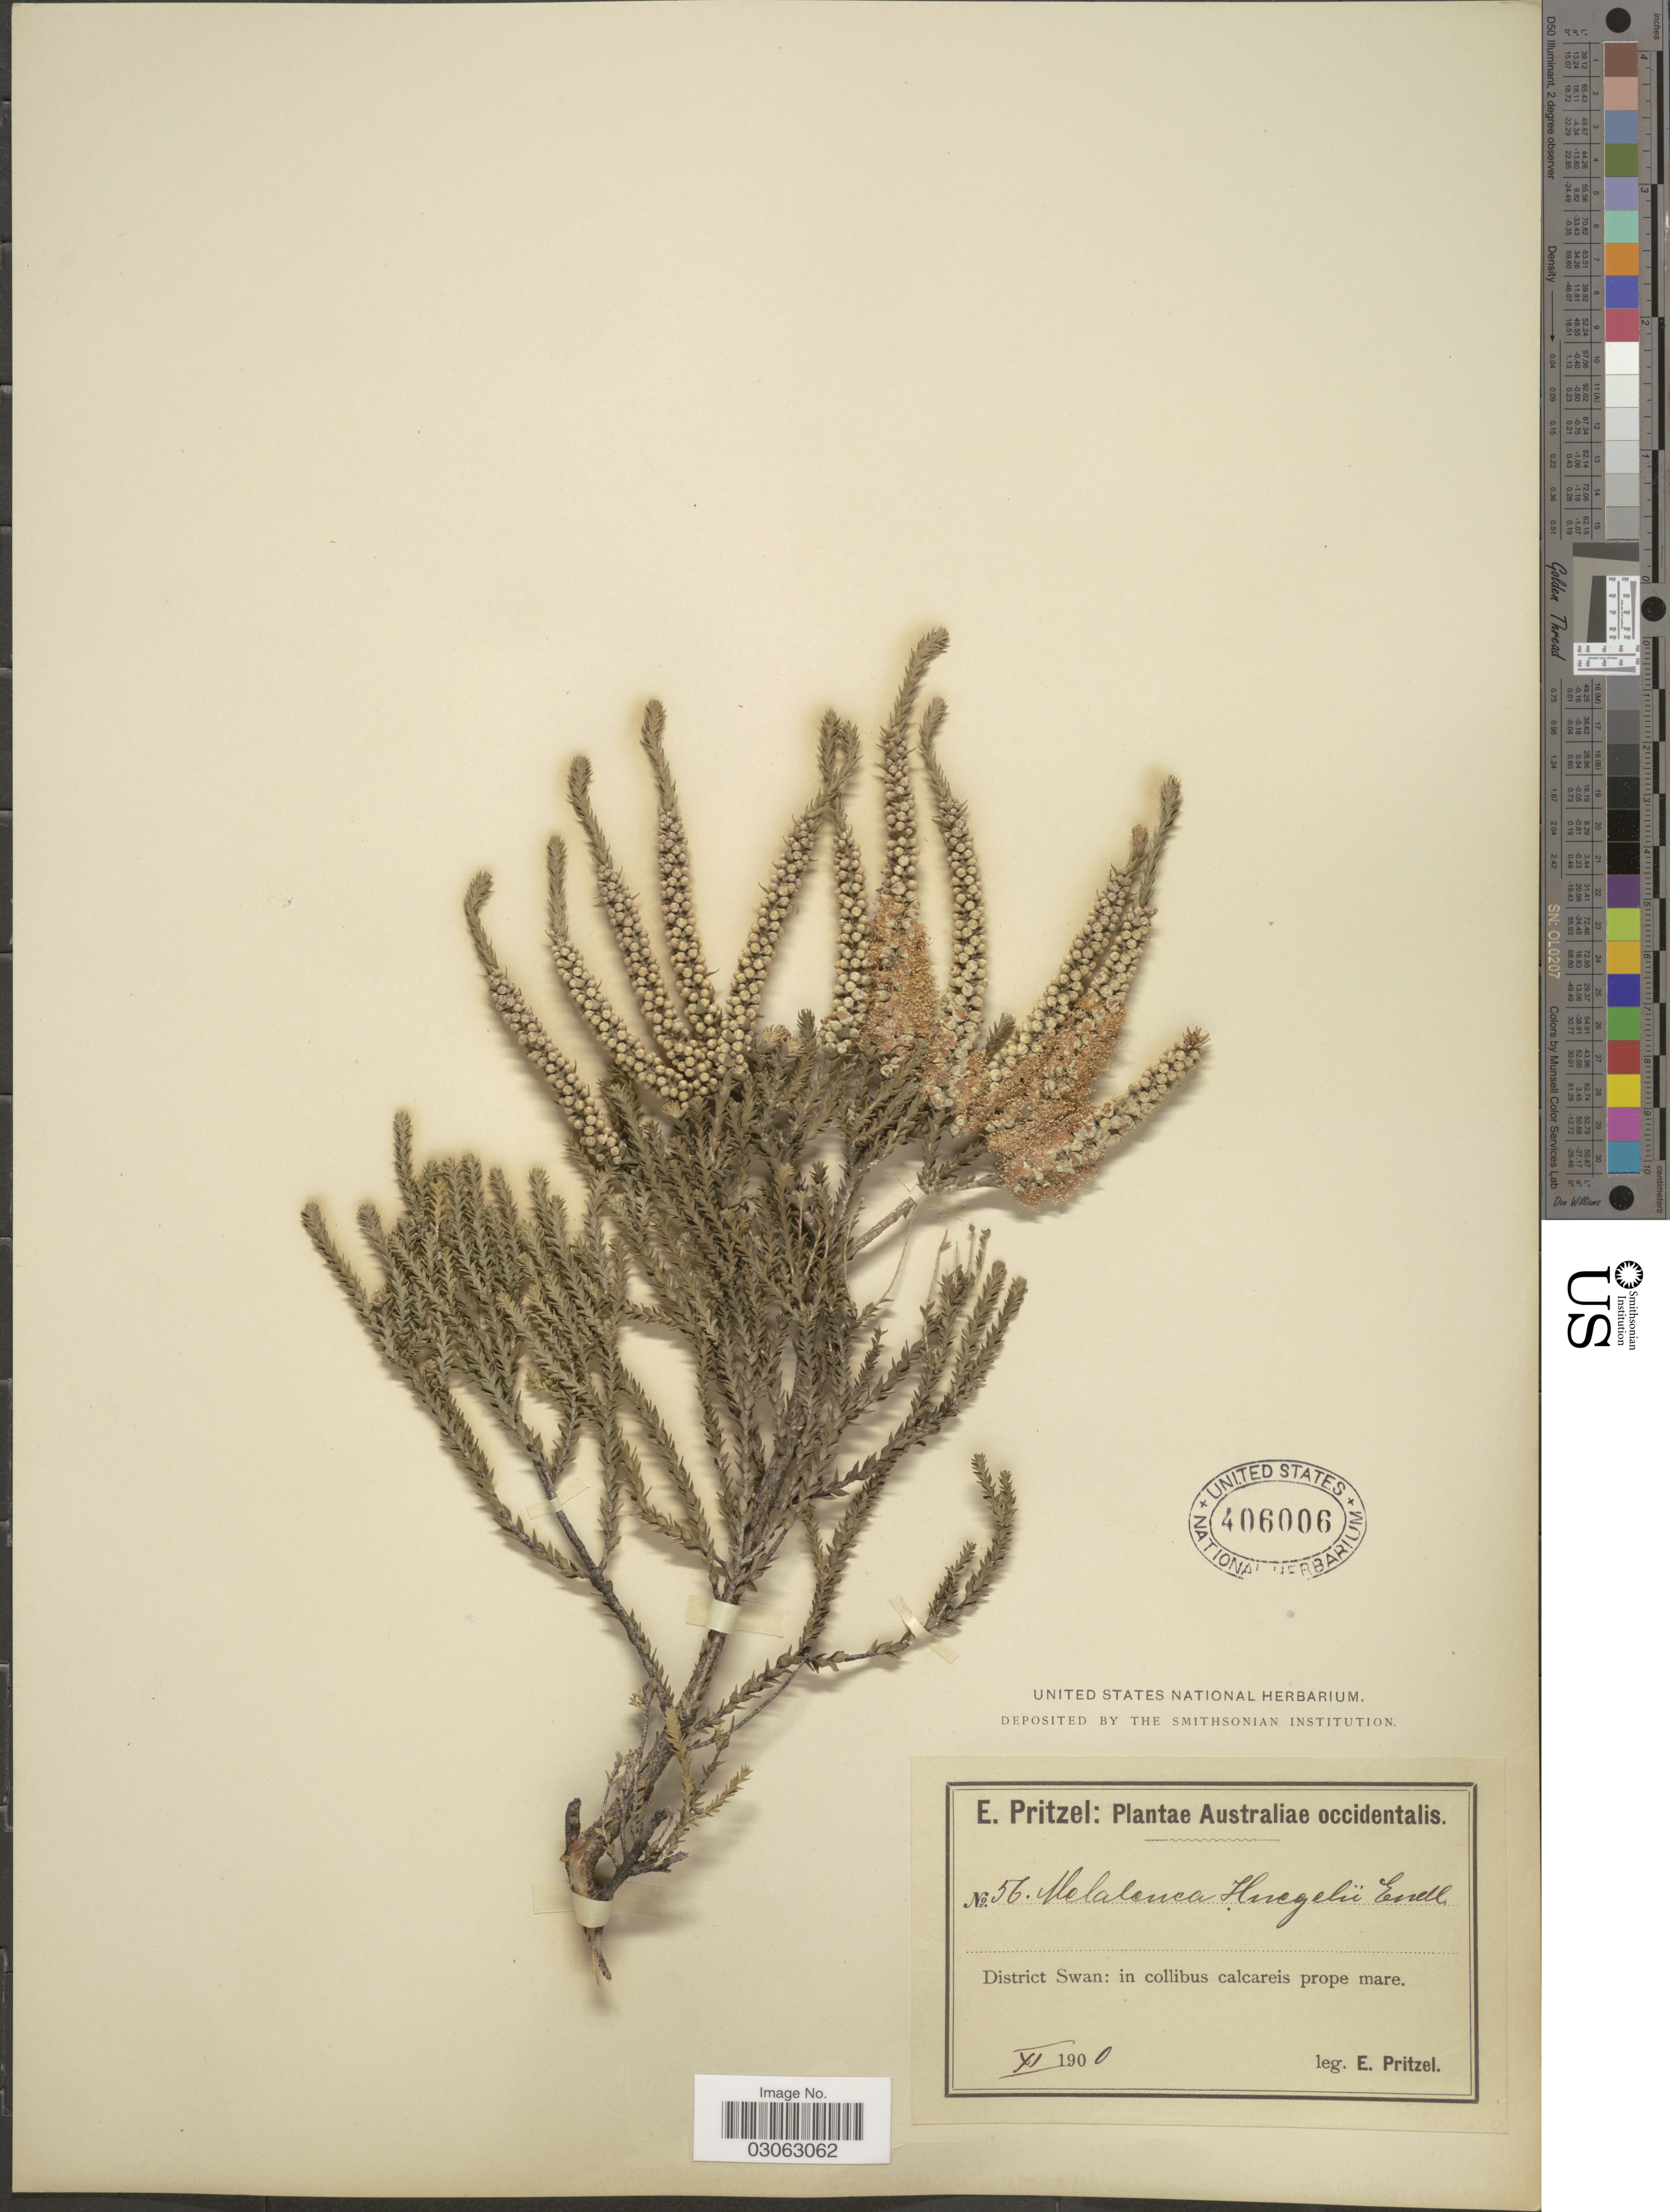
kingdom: Plantae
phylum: Tracheophyta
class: Magnoliopsida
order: Myrtales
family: Myrtaceae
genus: Melaleuca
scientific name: Melaleuca huegelii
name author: Endl.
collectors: E. G. Pritzel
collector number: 56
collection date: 1900-11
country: Australia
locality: Australiae occidentalis. District Swan.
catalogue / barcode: US 406006